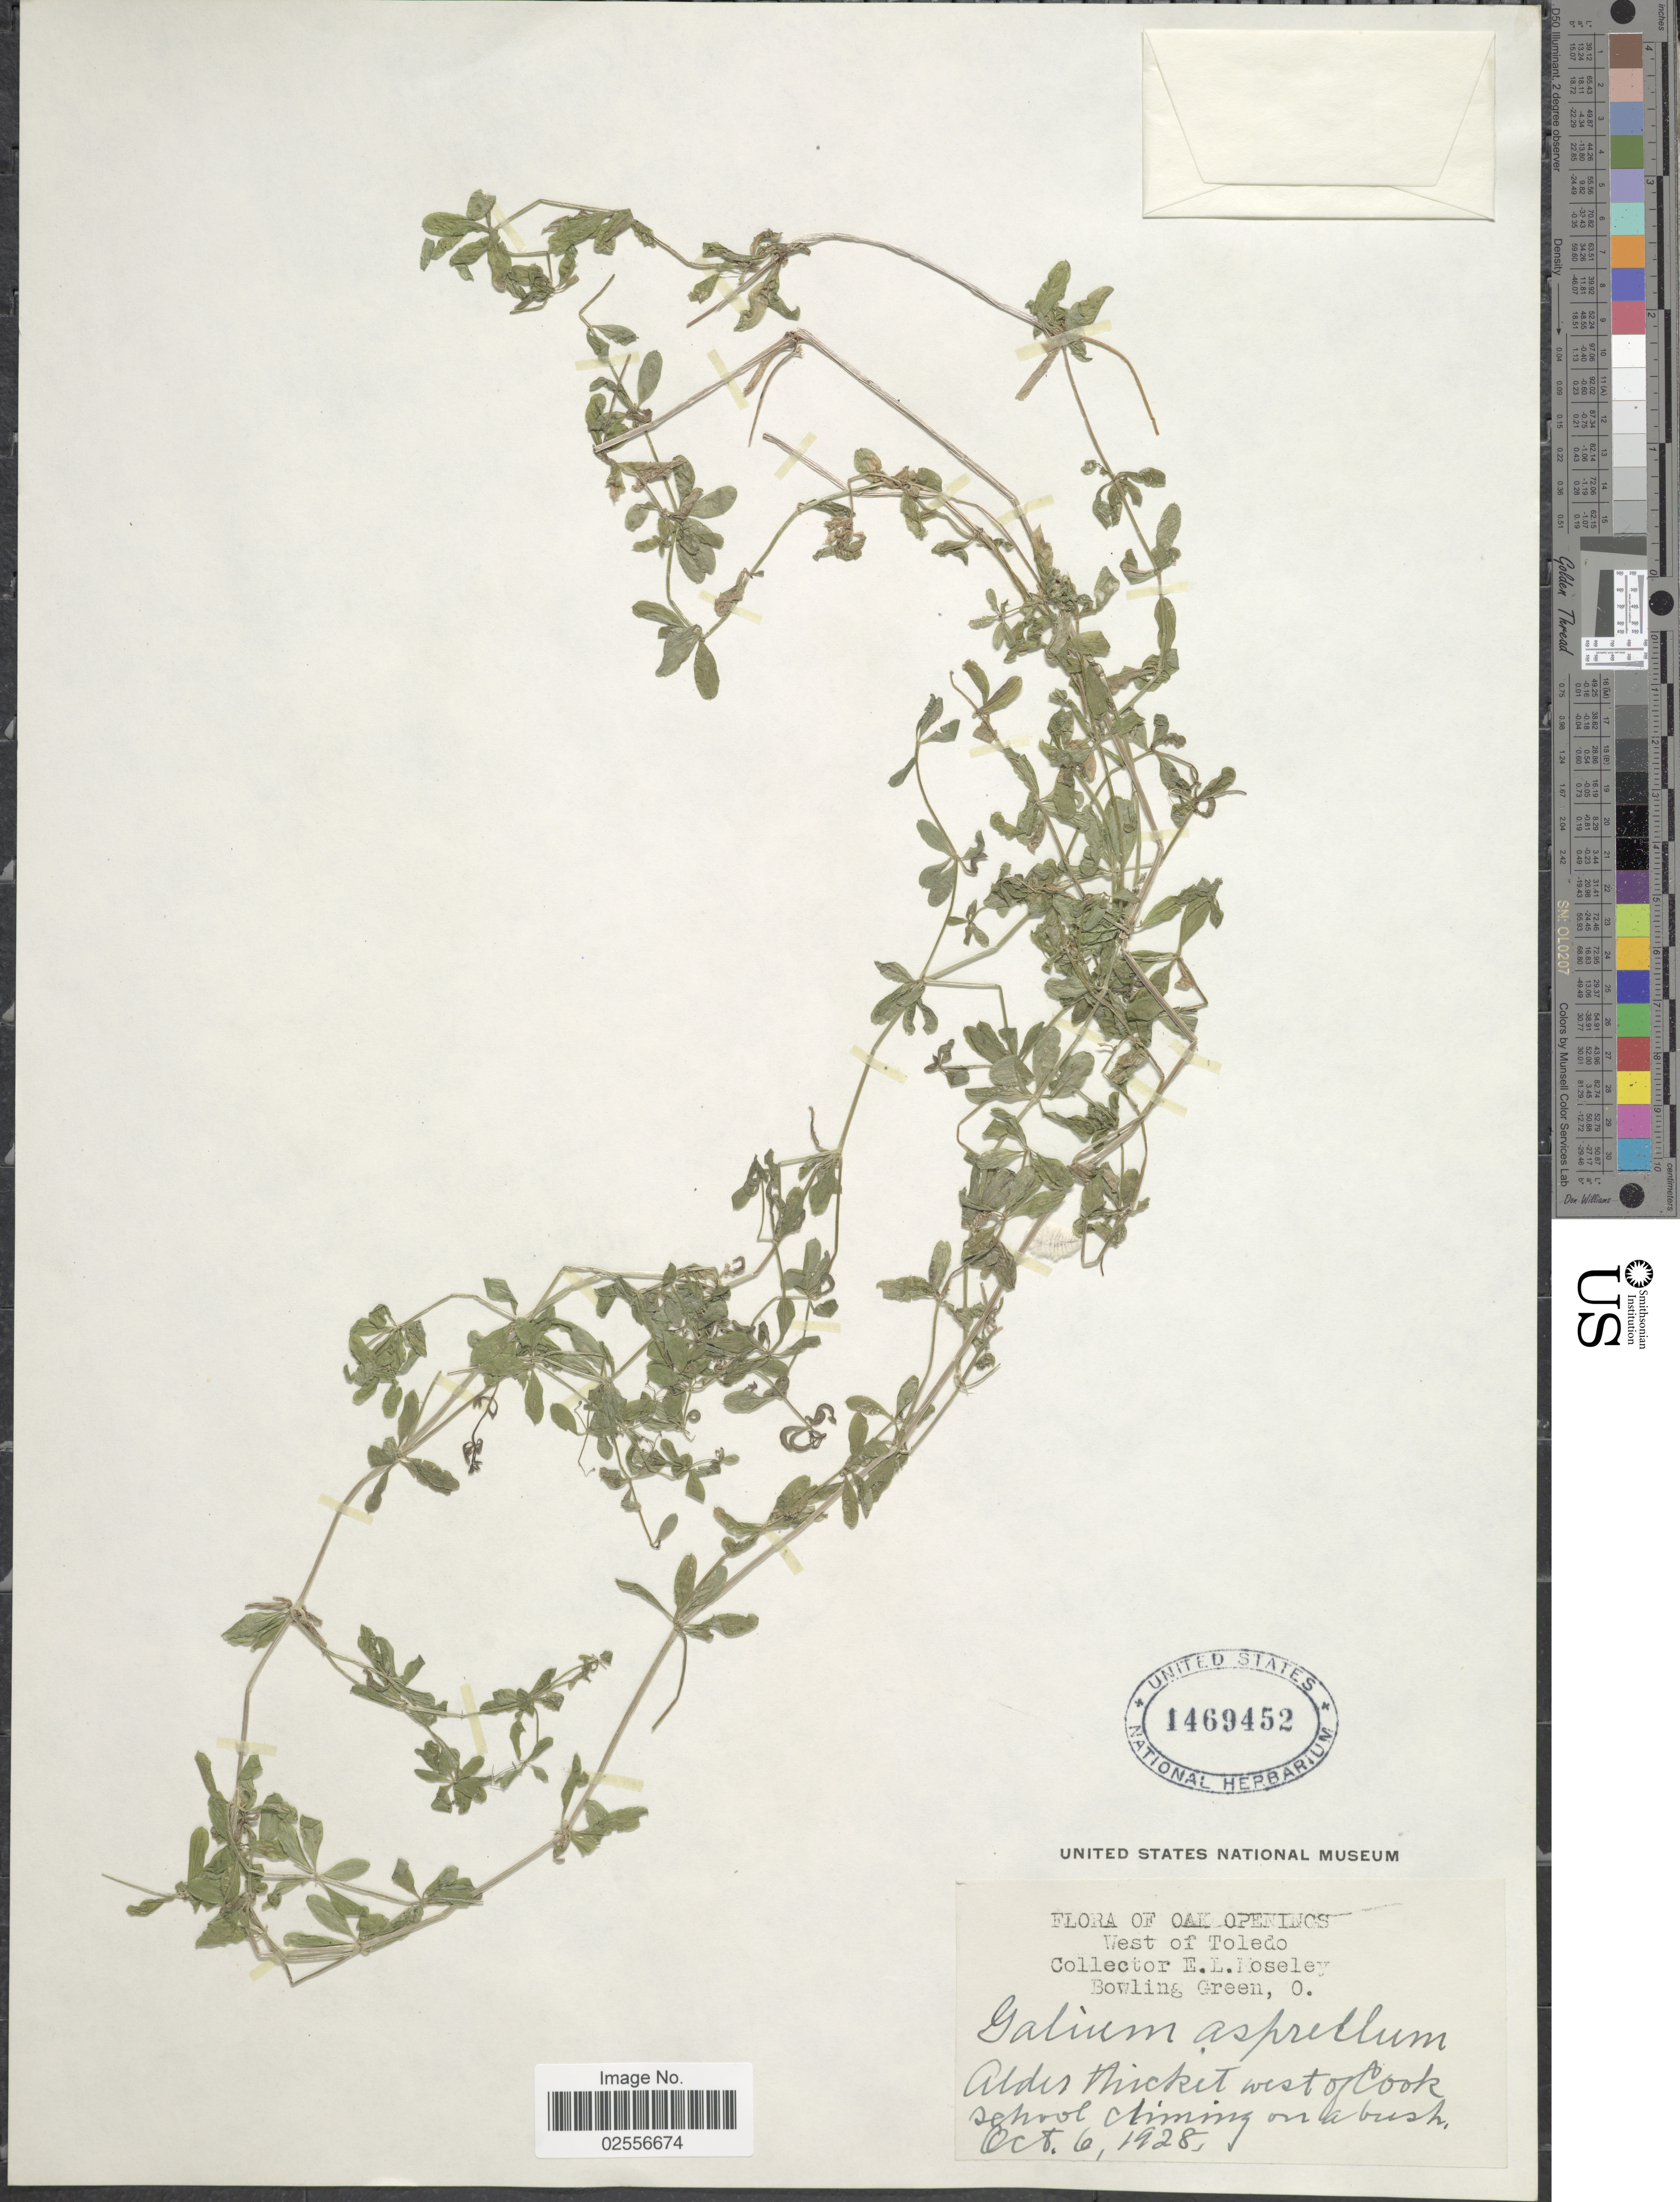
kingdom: Plantae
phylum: Tracheophyta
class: Magnoliopsida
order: Gentianales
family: Rubiaceae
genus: Galium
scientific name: Galium asprellum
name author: Michx.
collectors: E. Moseley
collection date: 1928-10-06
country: Belize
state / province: Toledo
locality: Oak Openings. West of Toledo. West of Cook School.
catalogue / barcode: US 1469452